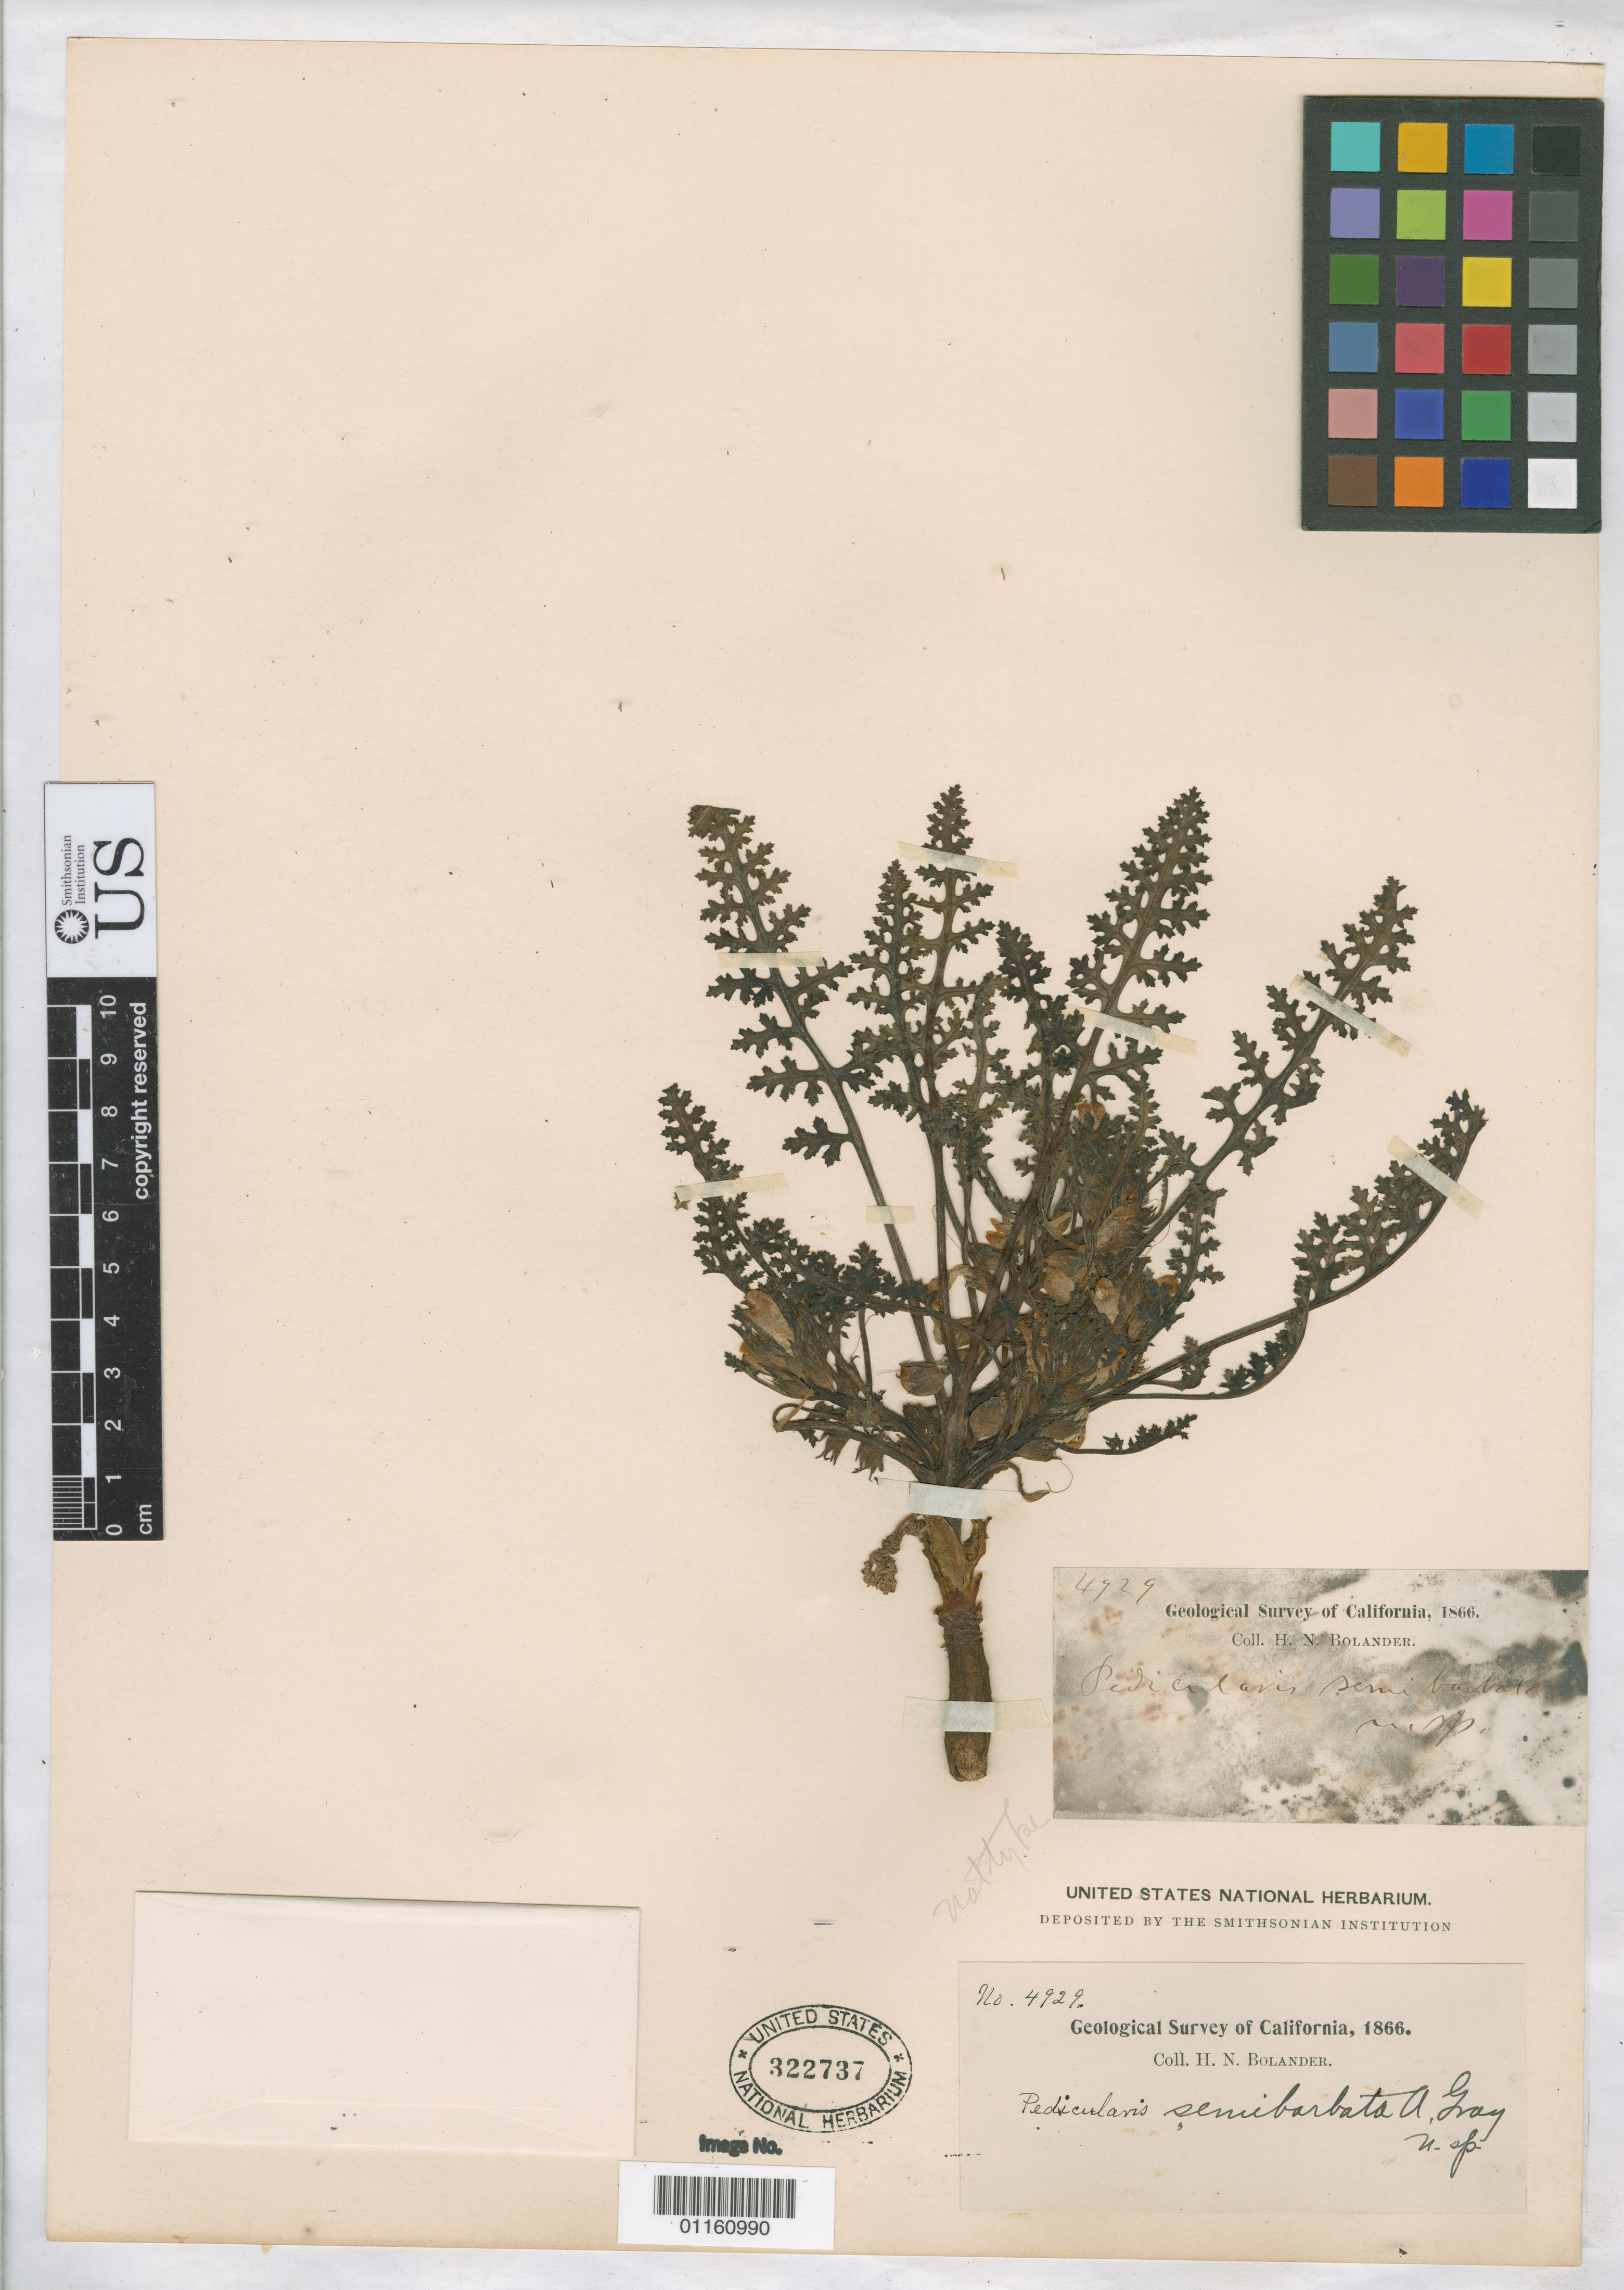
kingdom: Plantae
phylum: Tracheophyta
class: Magnoliopsida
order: Lamiales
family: Orobanchaceae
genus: Pedicularis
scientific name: Pedicularis semibarbata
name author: A. Gray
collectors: H. Bolander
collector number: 4929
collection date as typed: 1866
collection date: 1866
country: United States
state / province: California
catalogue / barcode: US 322737